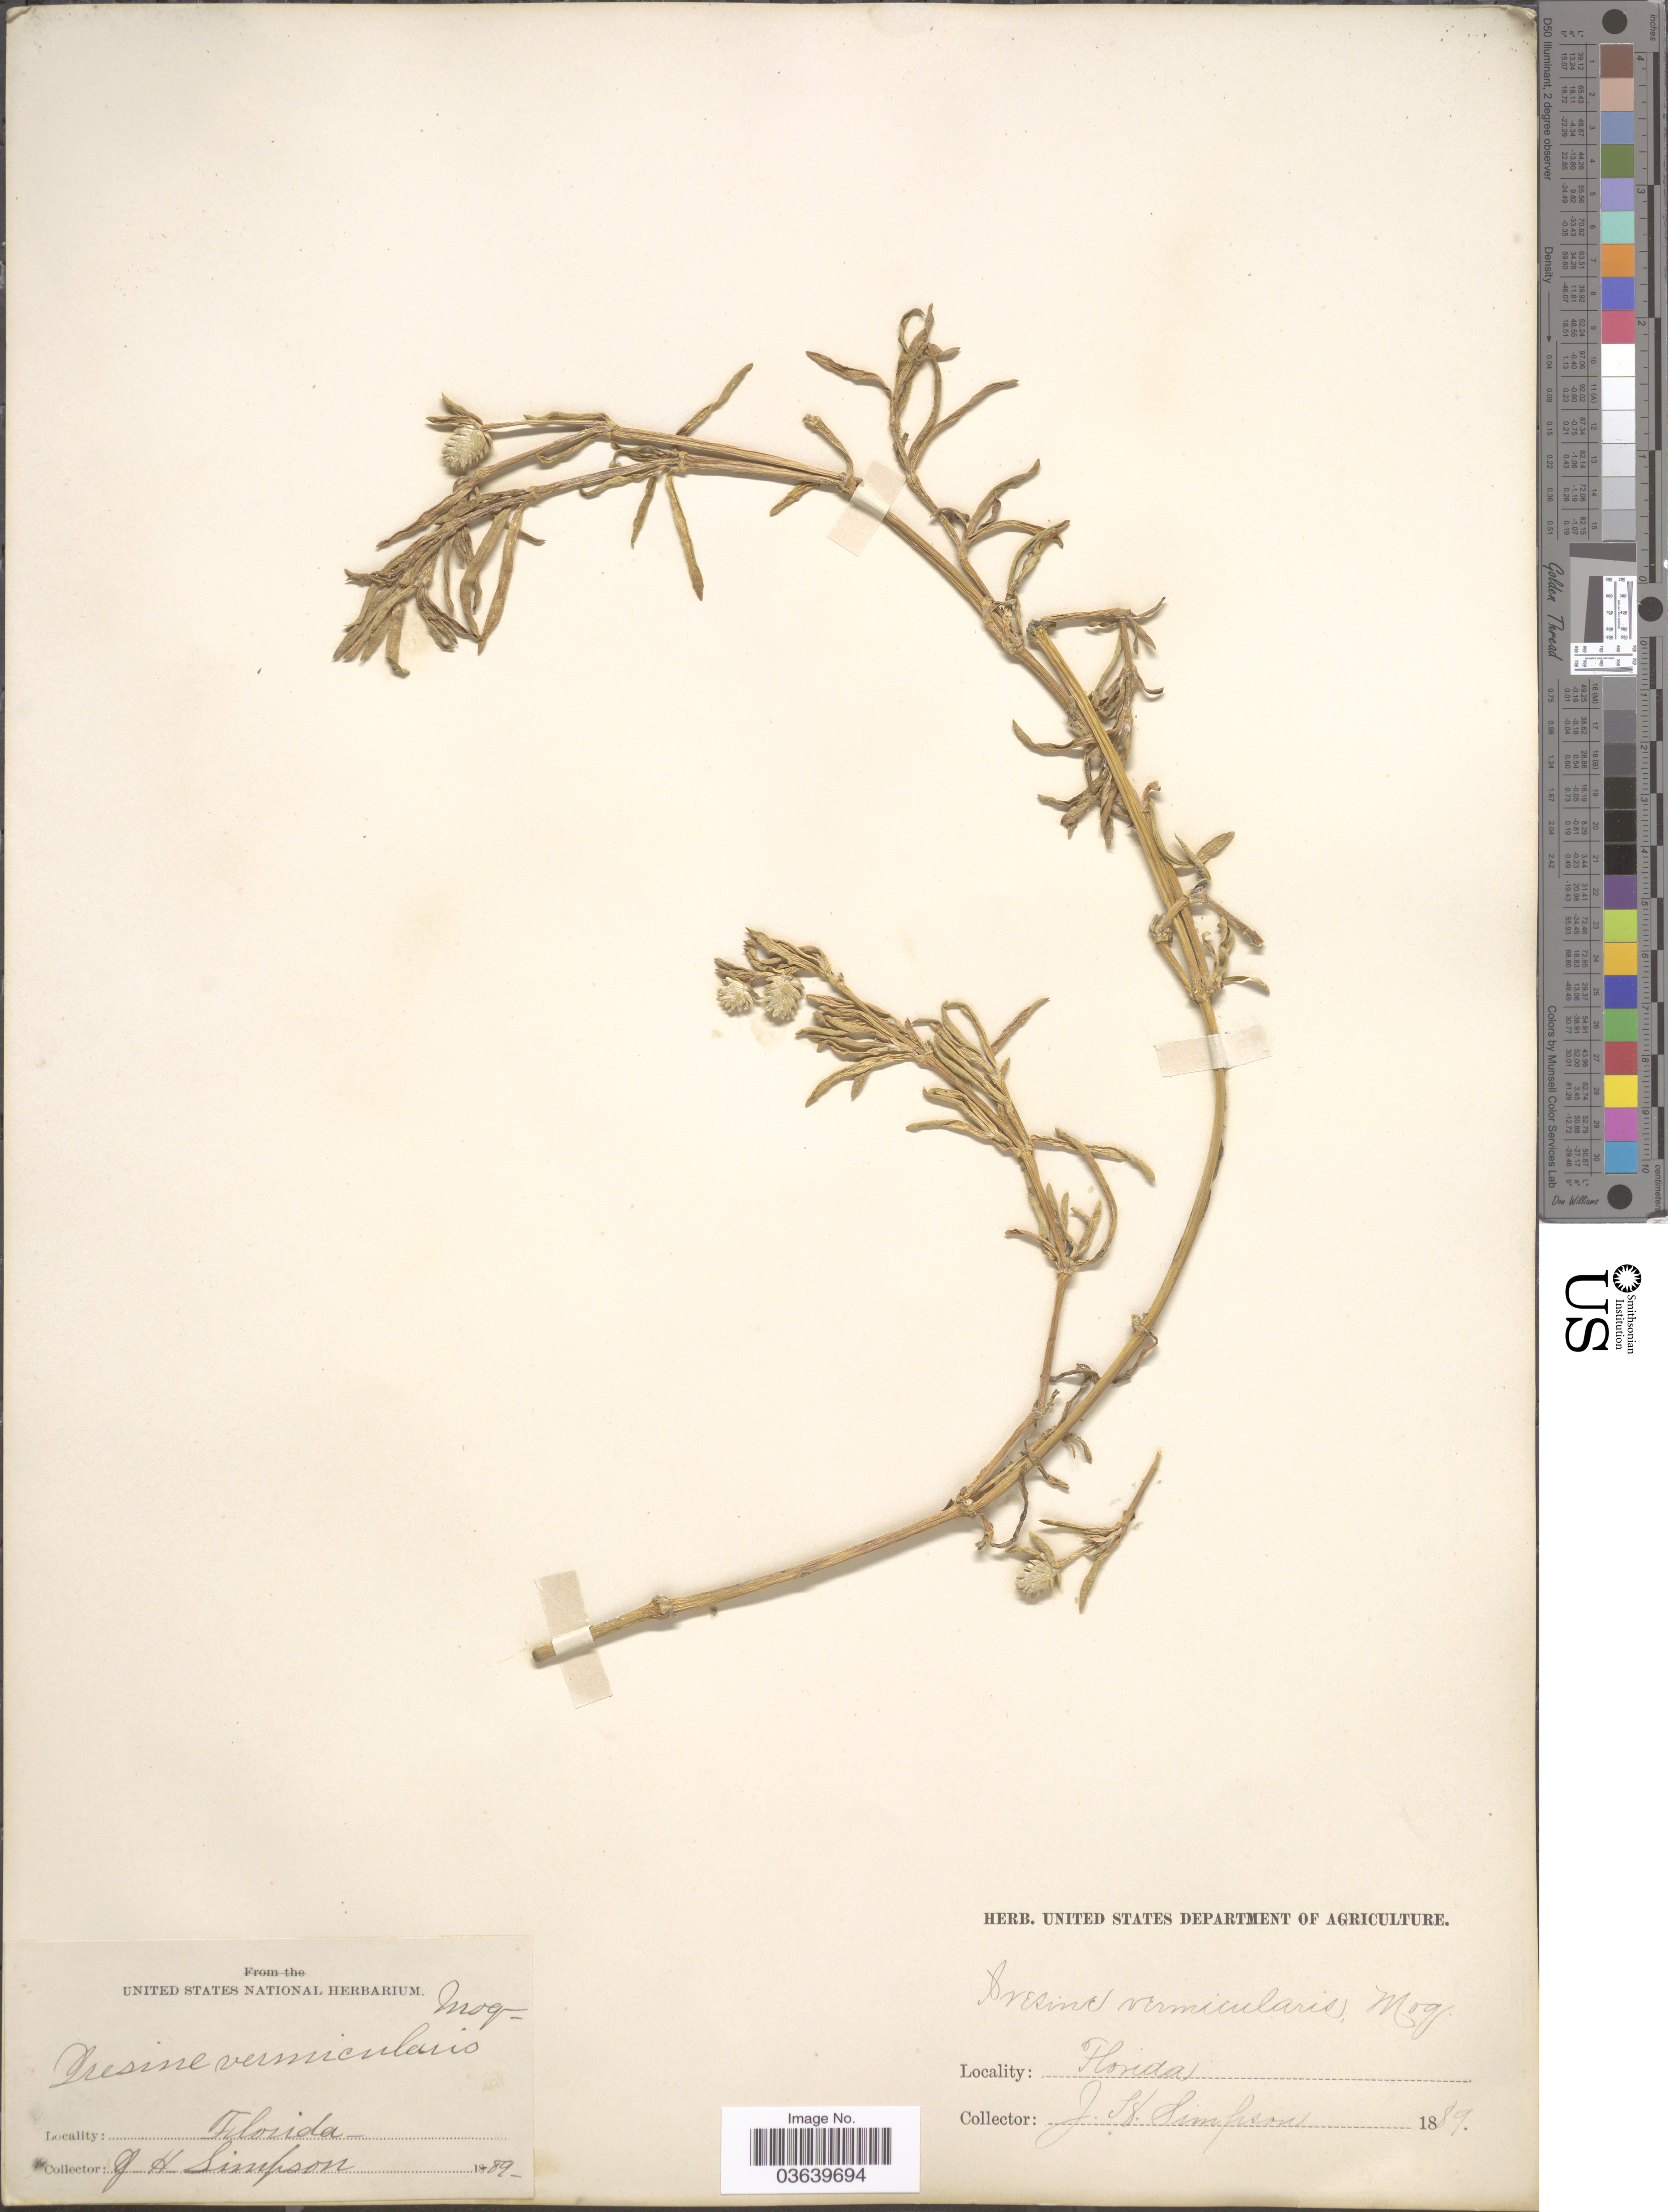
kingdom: Plantae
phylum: Tracheophyta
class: Magnoliopsida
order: Caryophyllales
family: Amaranthaceae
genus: Gomphrena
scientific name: Gomphrena vermicularis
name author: L.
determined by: Strong, Mark T., (BOT), Smithsonian Institution - National Museum of Natural History (UNITED STATES)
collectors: J. H. Simpson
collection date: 1889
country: United States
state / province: Florida